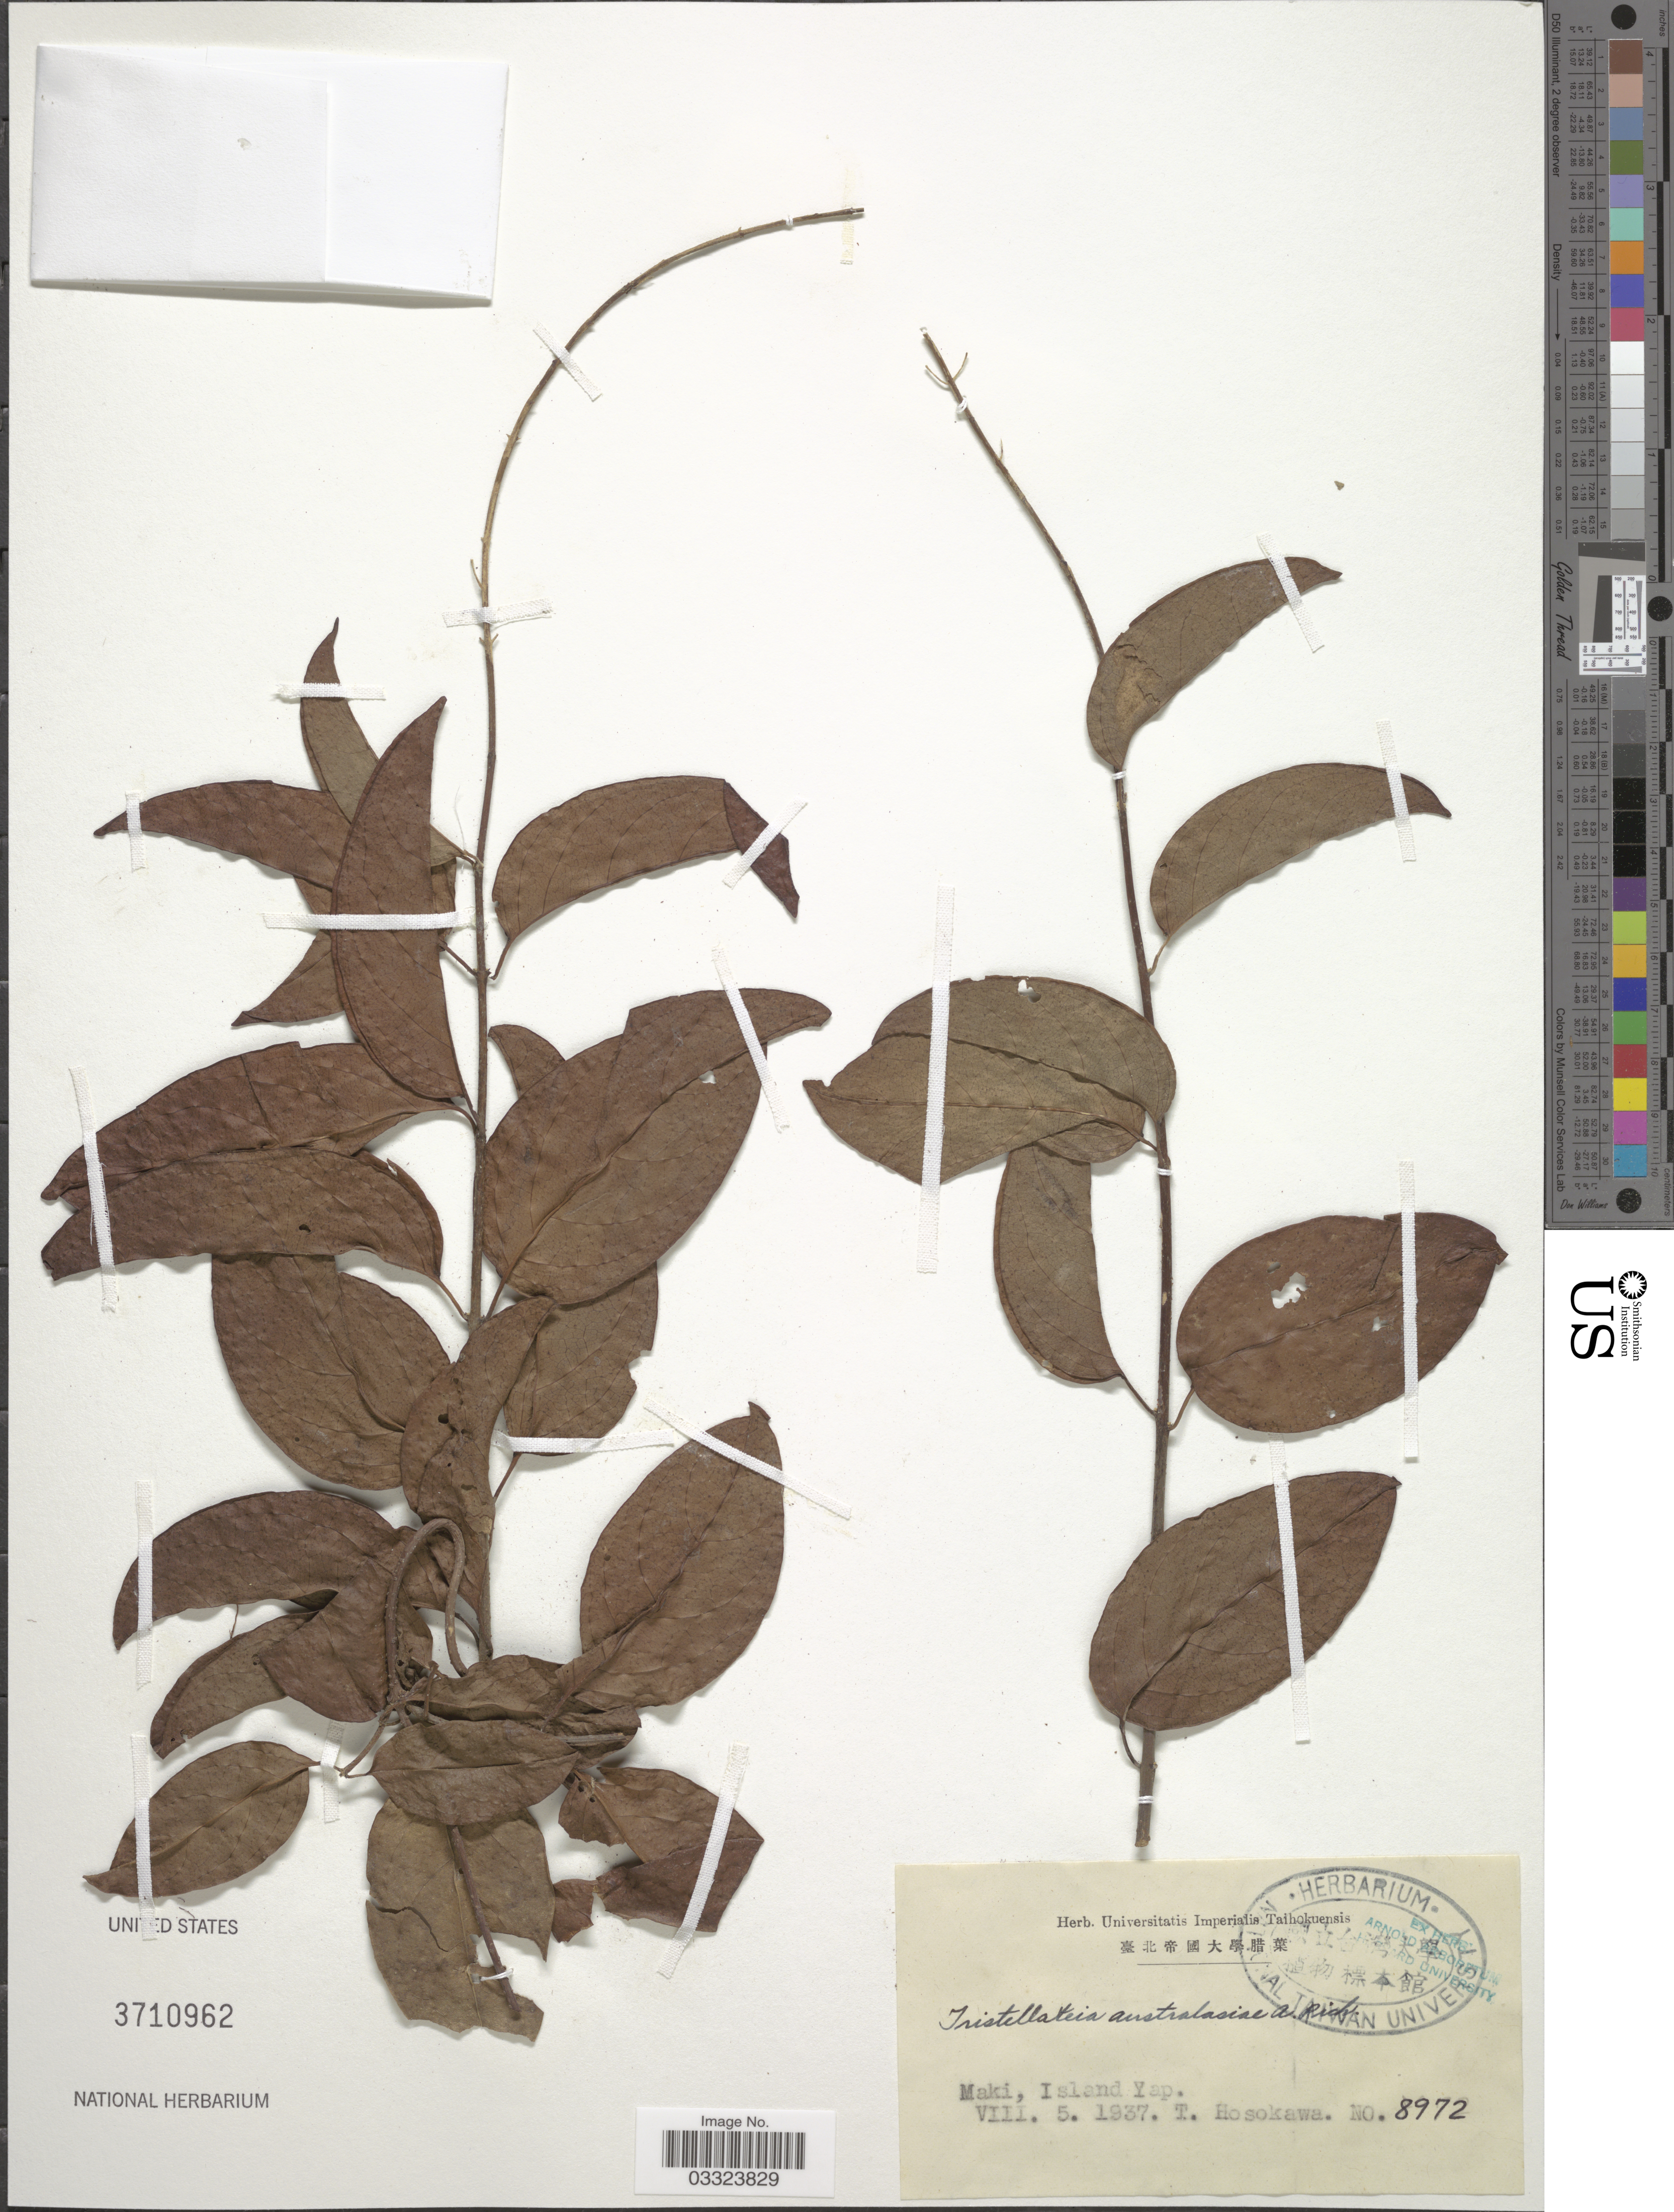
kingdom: Plantae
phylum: Tracheophyta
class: Magnoliopsida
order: Malpighiales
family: Malpighiaceae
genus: Tristellateia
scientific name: Tristellateia australasiae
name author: A. Rich.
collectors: T. Hosokawa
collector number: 8972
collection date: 1937-08-05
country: Micronesia, Federated States of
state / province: Yap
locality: Maki, Island Yap.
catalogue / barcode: US 3710962